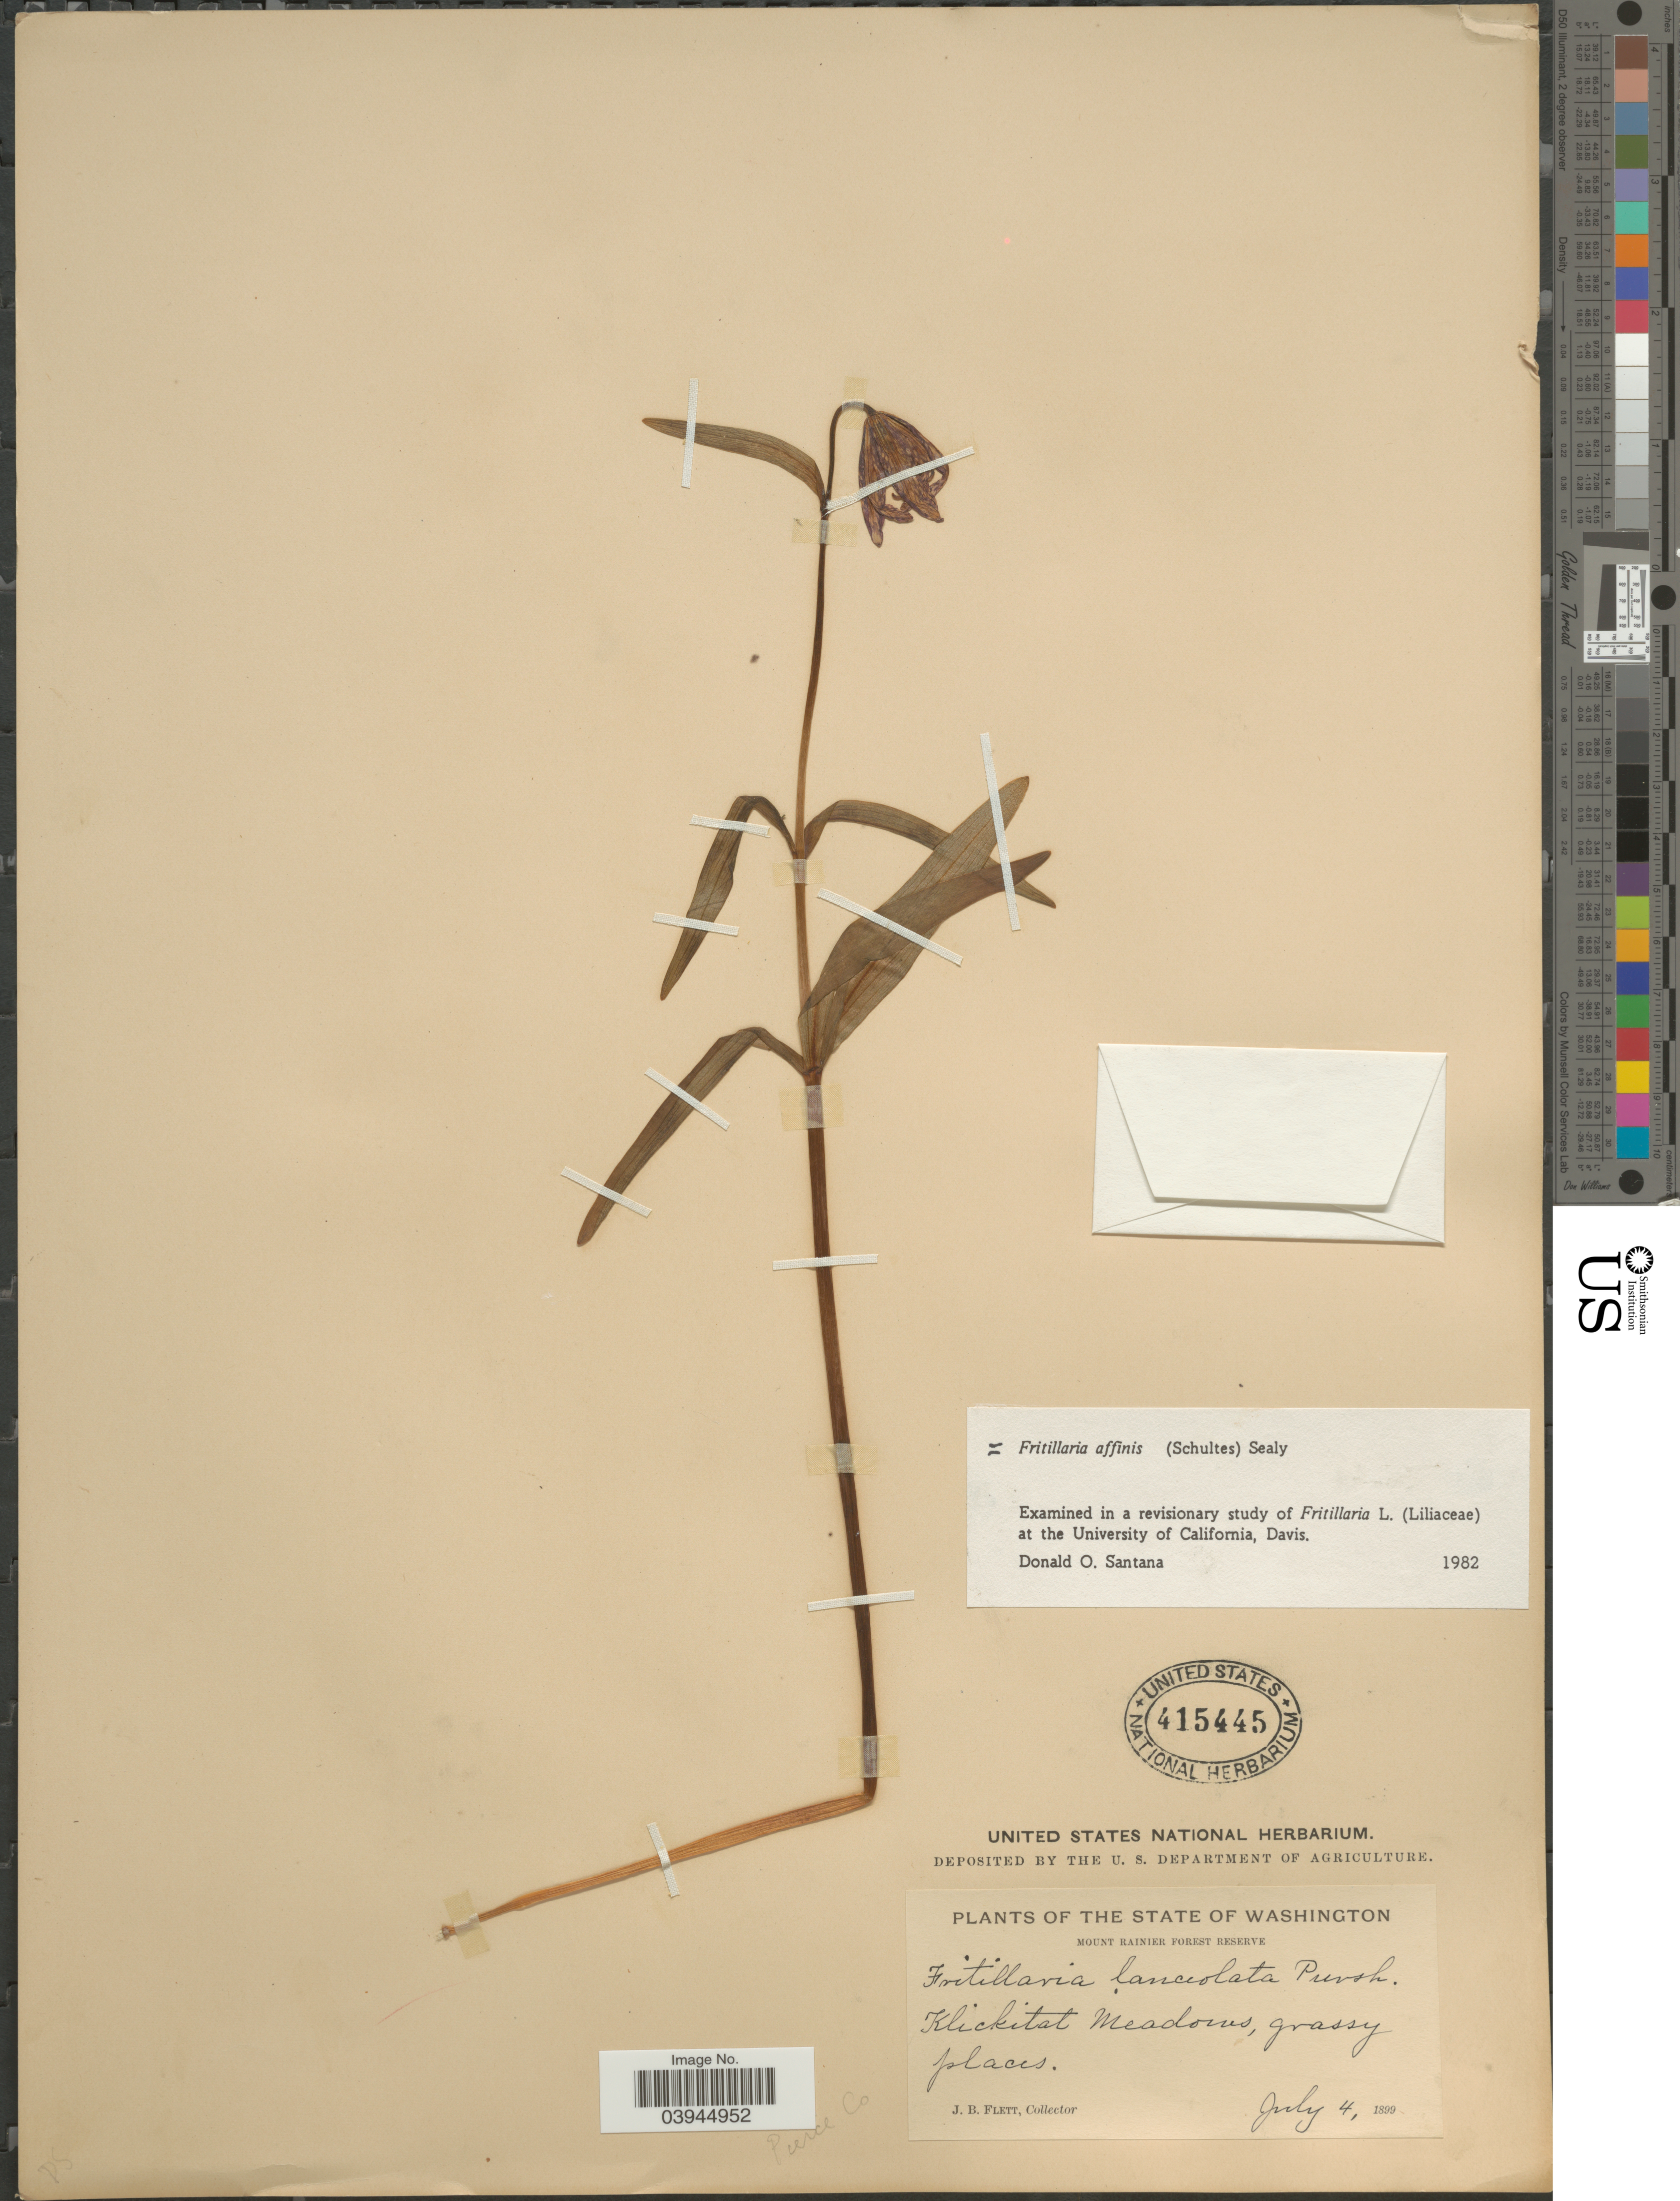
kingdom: Plantae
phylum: Tracheophyta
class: Liliopsida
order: Liliales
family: Liliaceae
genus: Fritillaria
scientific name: Fritillaria affinis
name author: (Schult. & Schult. f.) Sealy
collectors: J. Flett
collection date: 1899-07-04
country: United States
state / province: Washington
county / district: Pierce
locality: Mount Rainier Forest Reserve. Pierce Co. Klickitat Meadows.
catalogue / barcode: US 415445